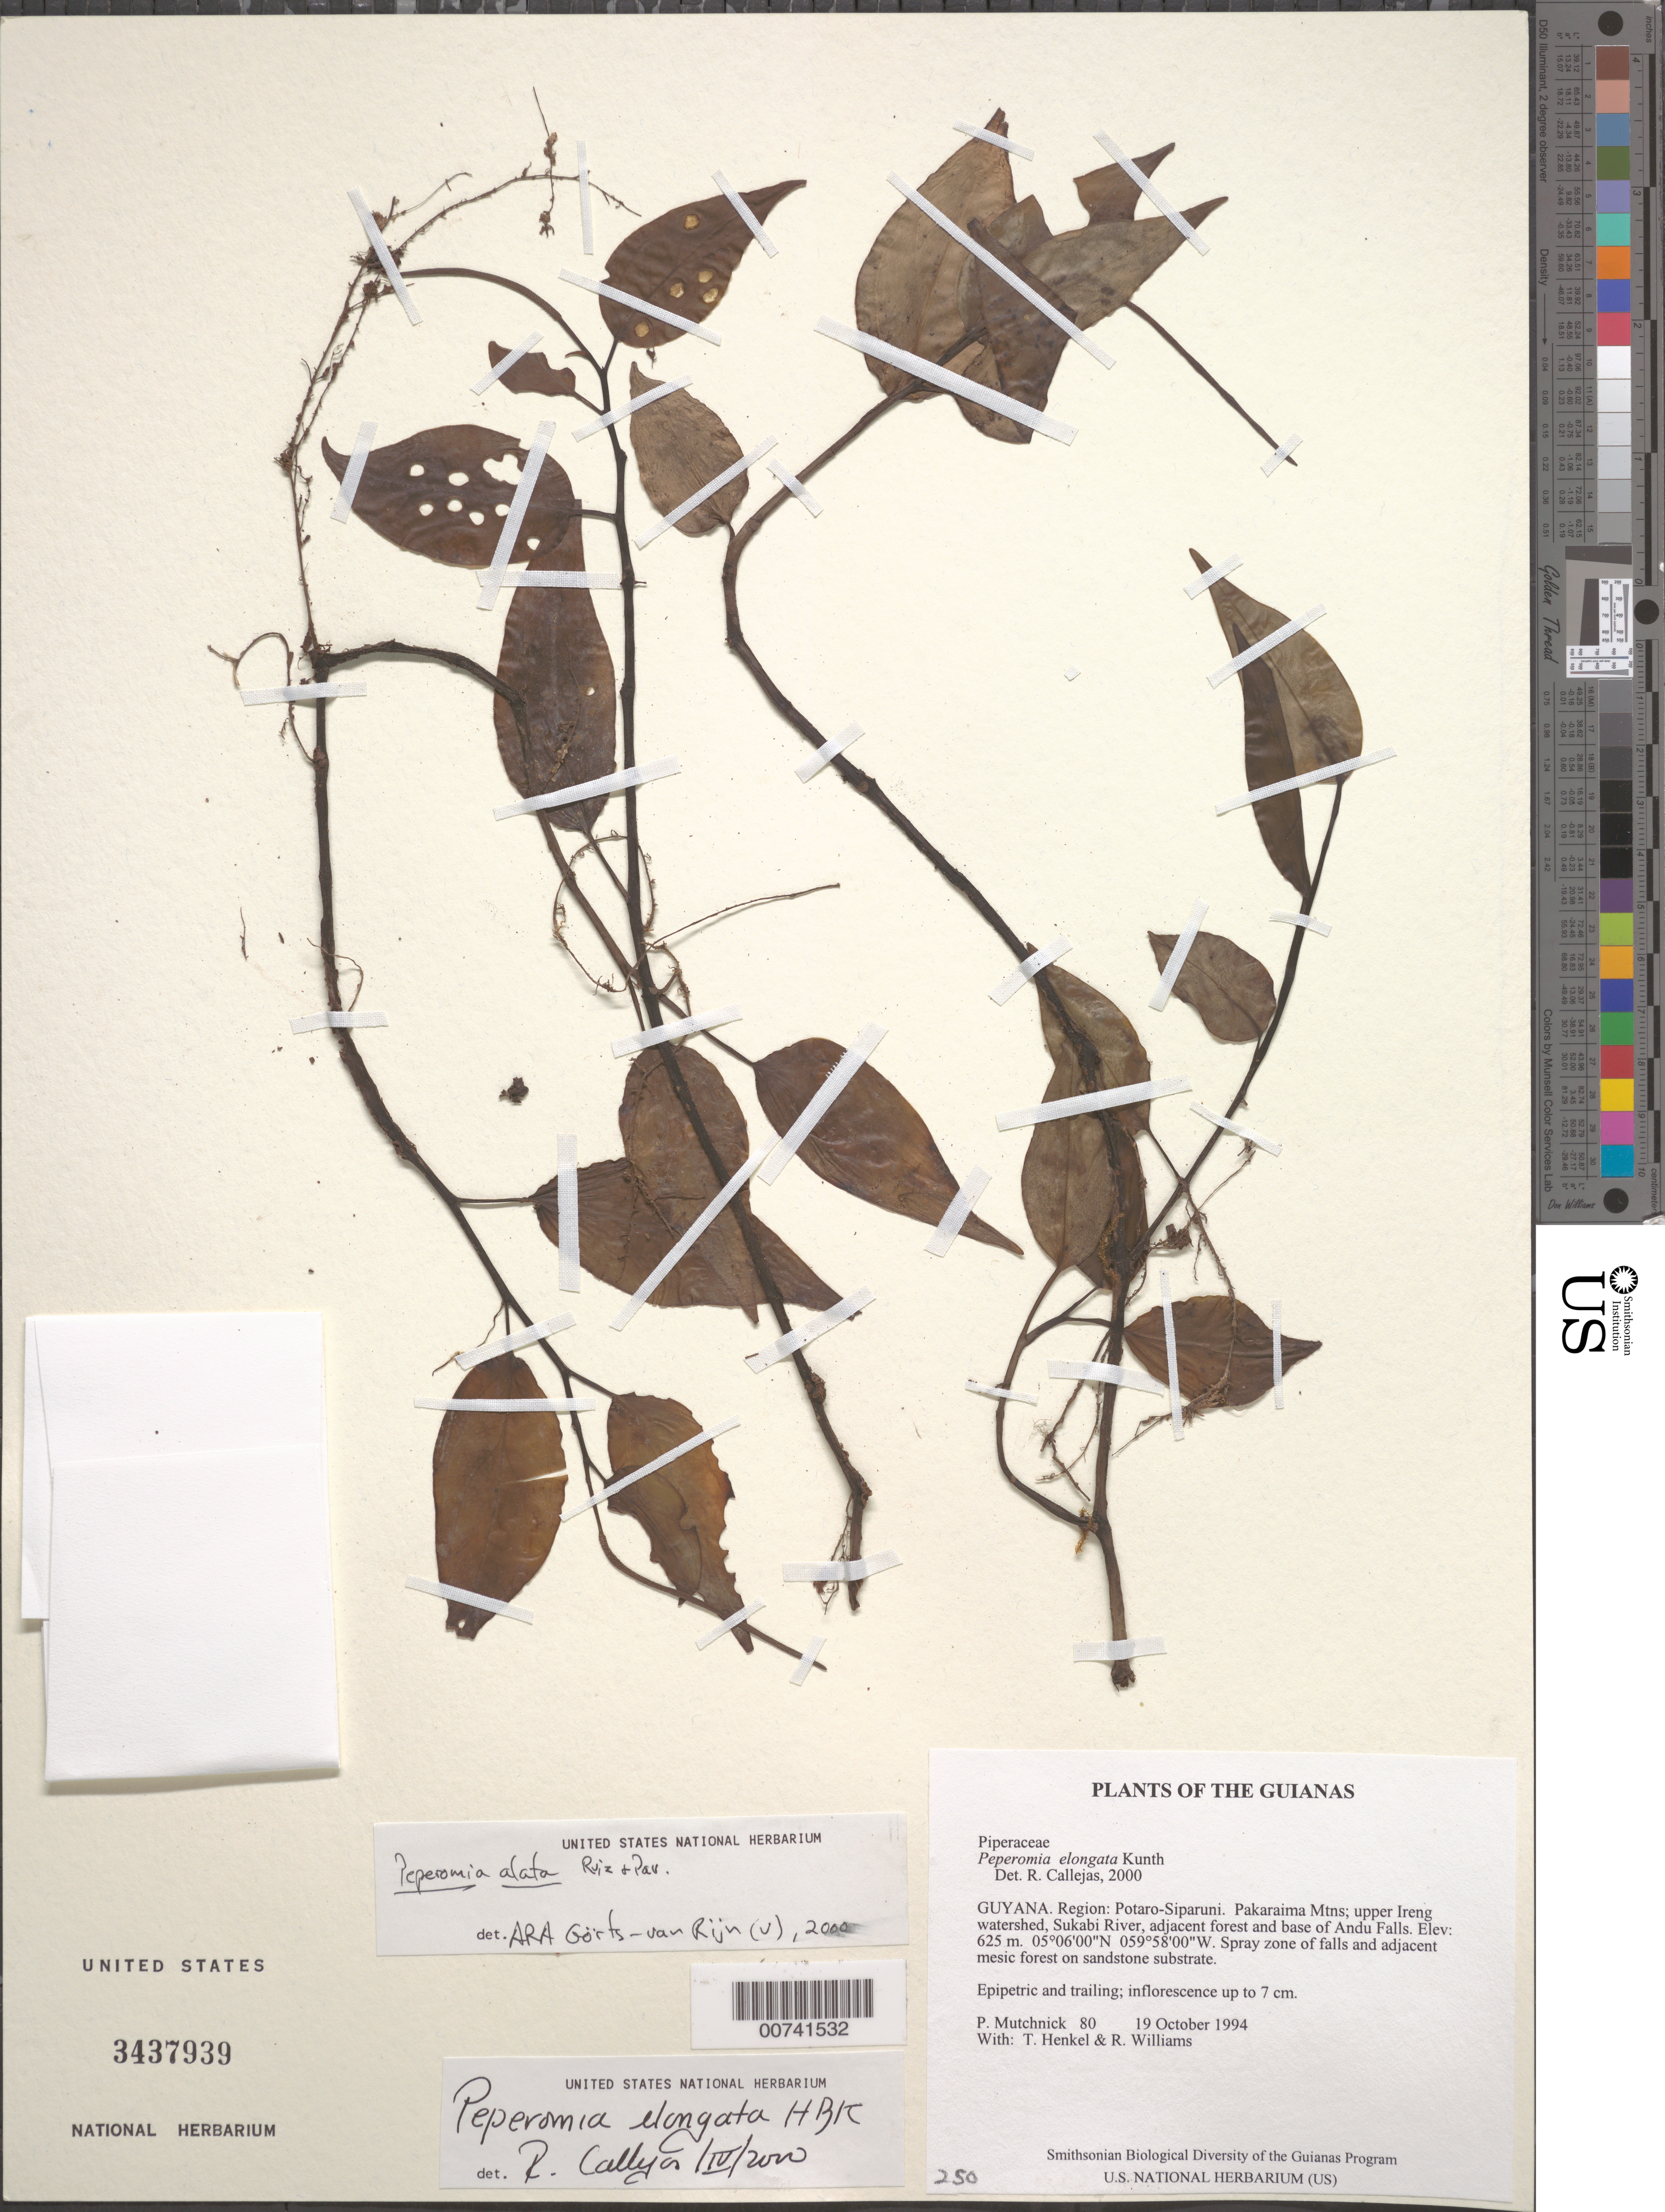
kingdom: Plantae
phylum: Tracheophyta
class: Magnoliopsida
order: Piperales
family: Piperaceae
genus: Peperomia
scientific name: Peperomia elongata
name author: Kunth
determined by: Callejas, Ricardo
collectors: P. Mutchnick, T. Henkel & R. Williams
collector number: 80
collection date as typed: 19 October 1994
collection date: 1994-10-19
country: Guyana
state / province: Potaro-Siparuni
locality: Pakaraima Mtns; upper Ireng watershed, Sukabi River, adjacent forest and base of Andu Falls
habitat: Spray zone of falls and adjacent mesic forest on sandstone substrate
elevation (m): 625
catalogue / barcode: US 3437939